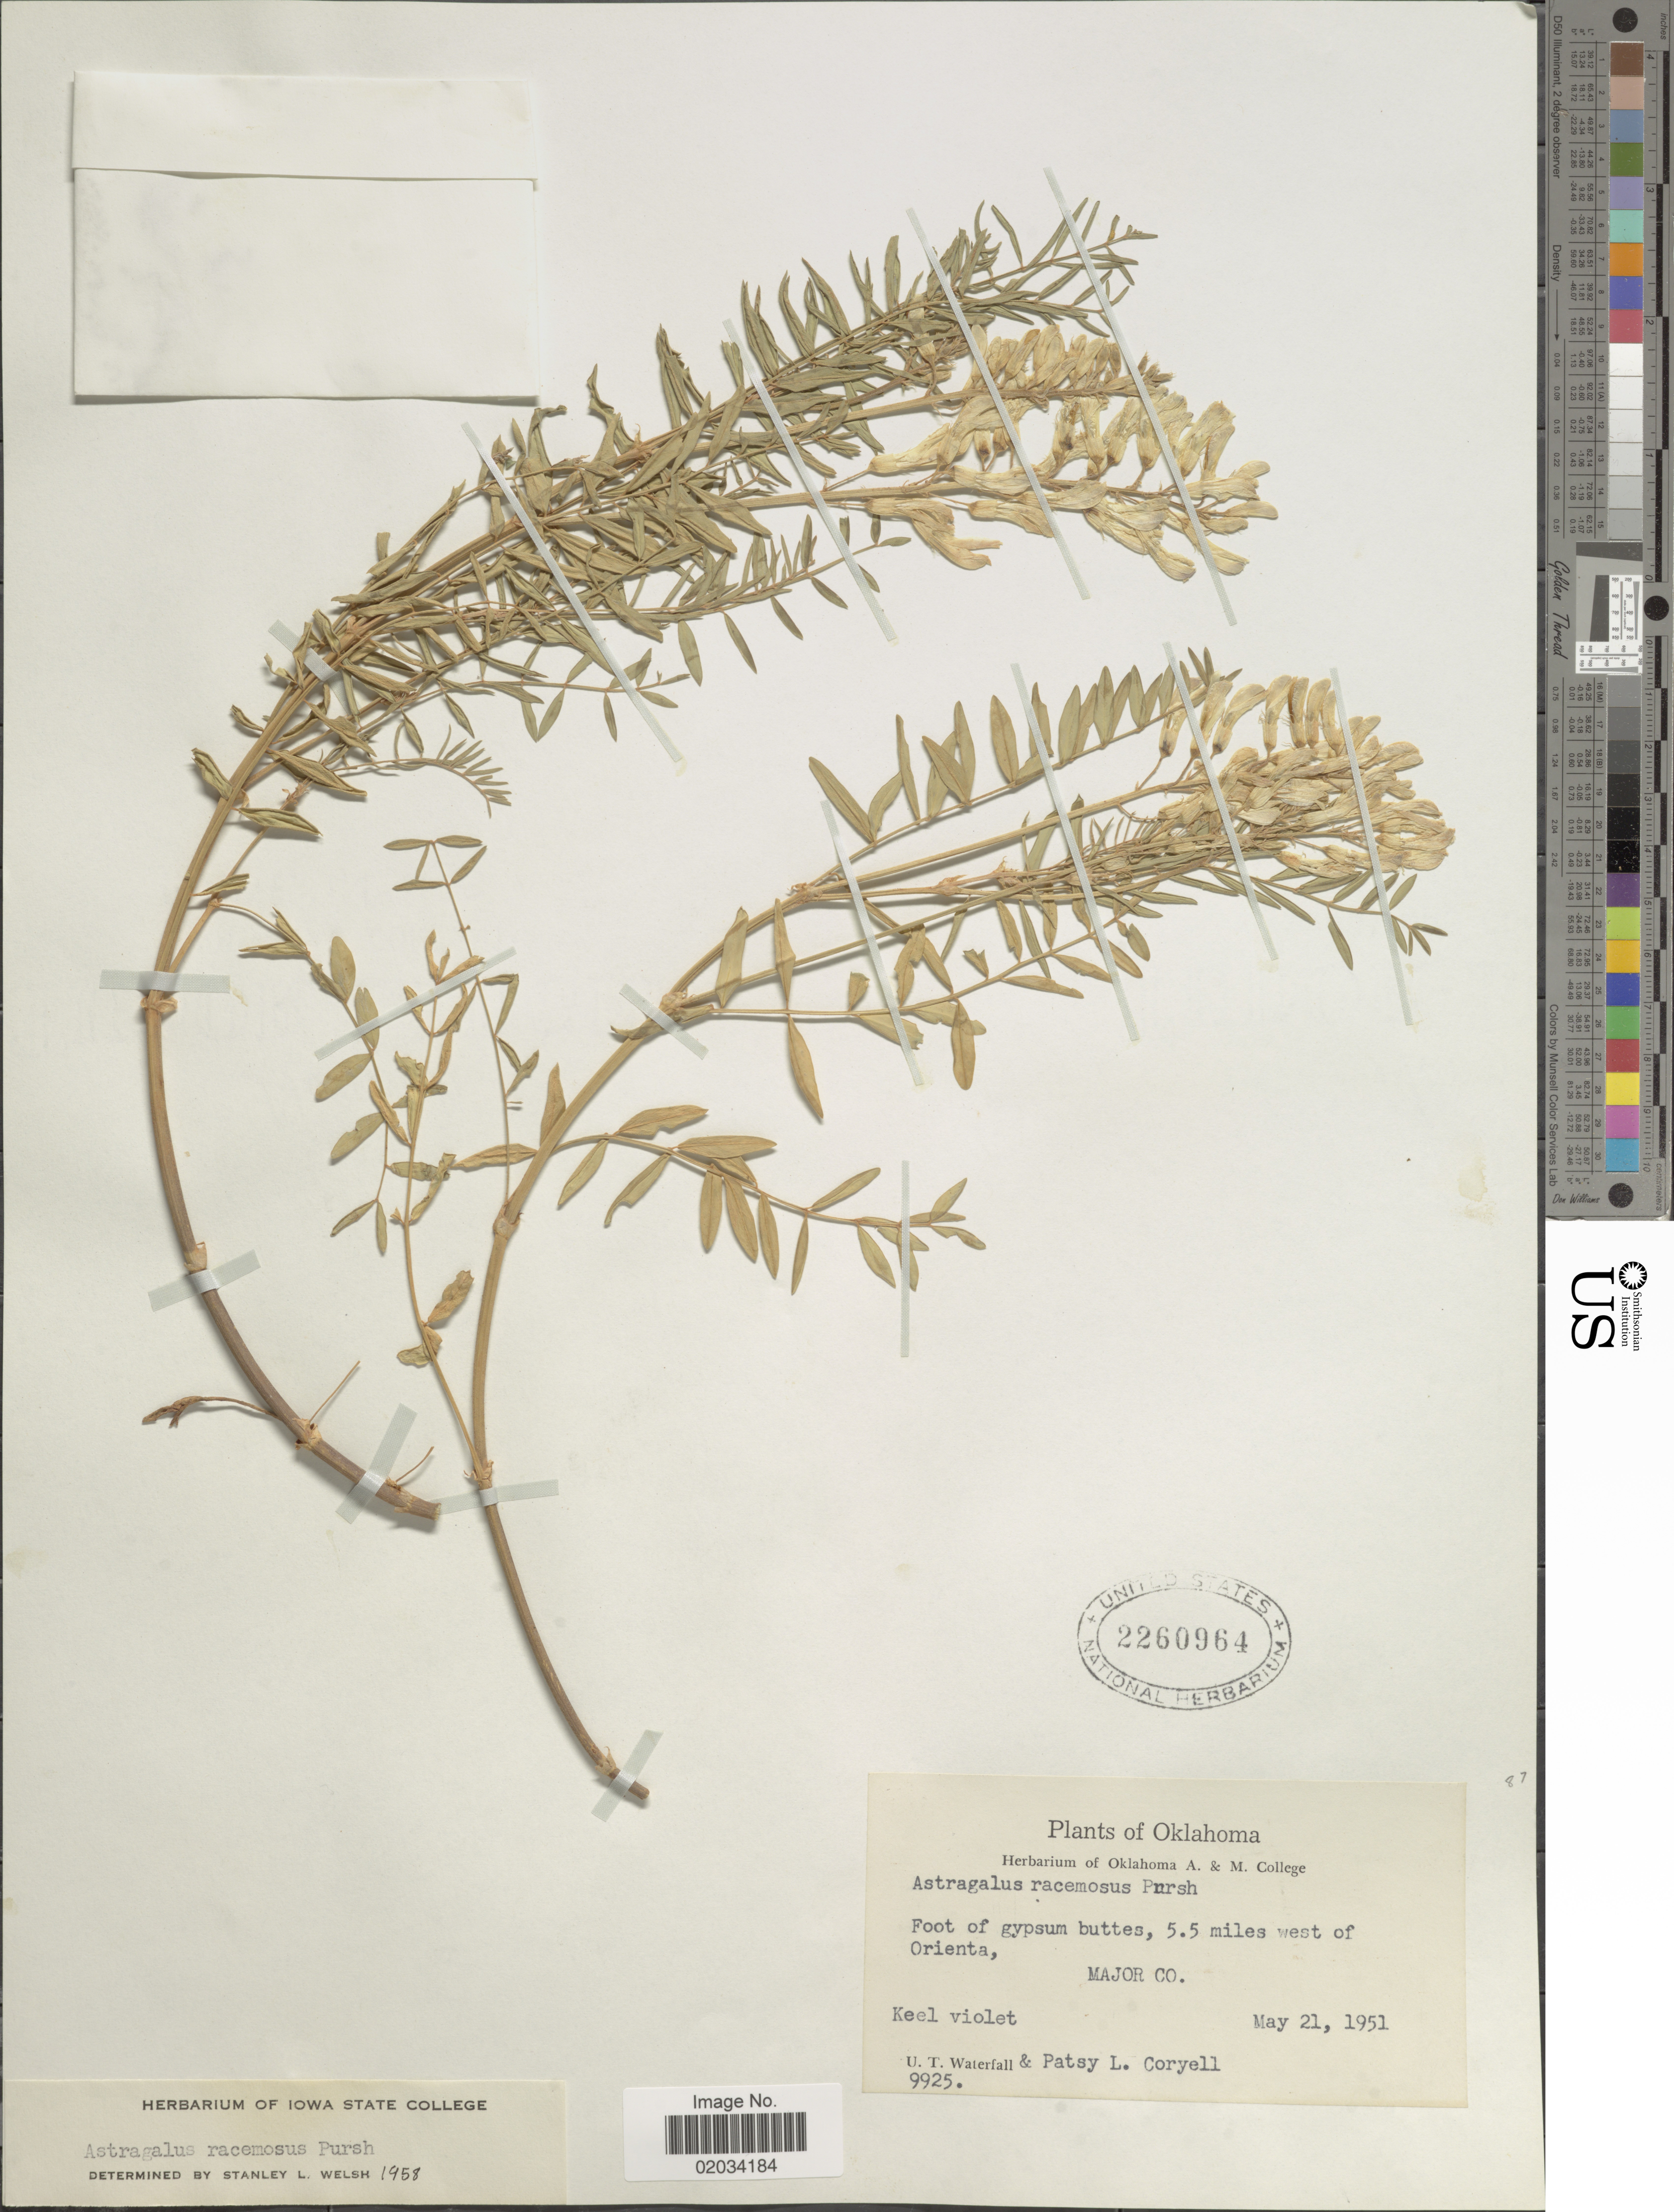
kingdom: Plantae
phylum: Tracheophyta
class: Magnoliopsida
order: Fabales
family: Fabaceae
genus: Astragalus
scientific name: Astragalus racemosus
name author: Pursh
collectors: U. T. Waterfall & P. Coryell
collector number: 9925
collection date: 1951-05-21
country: United States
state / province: Oklahoma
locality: Foot of gypsum buttes, 5.5 miles west of Orienta, Major Co.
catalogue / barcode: US 2260964